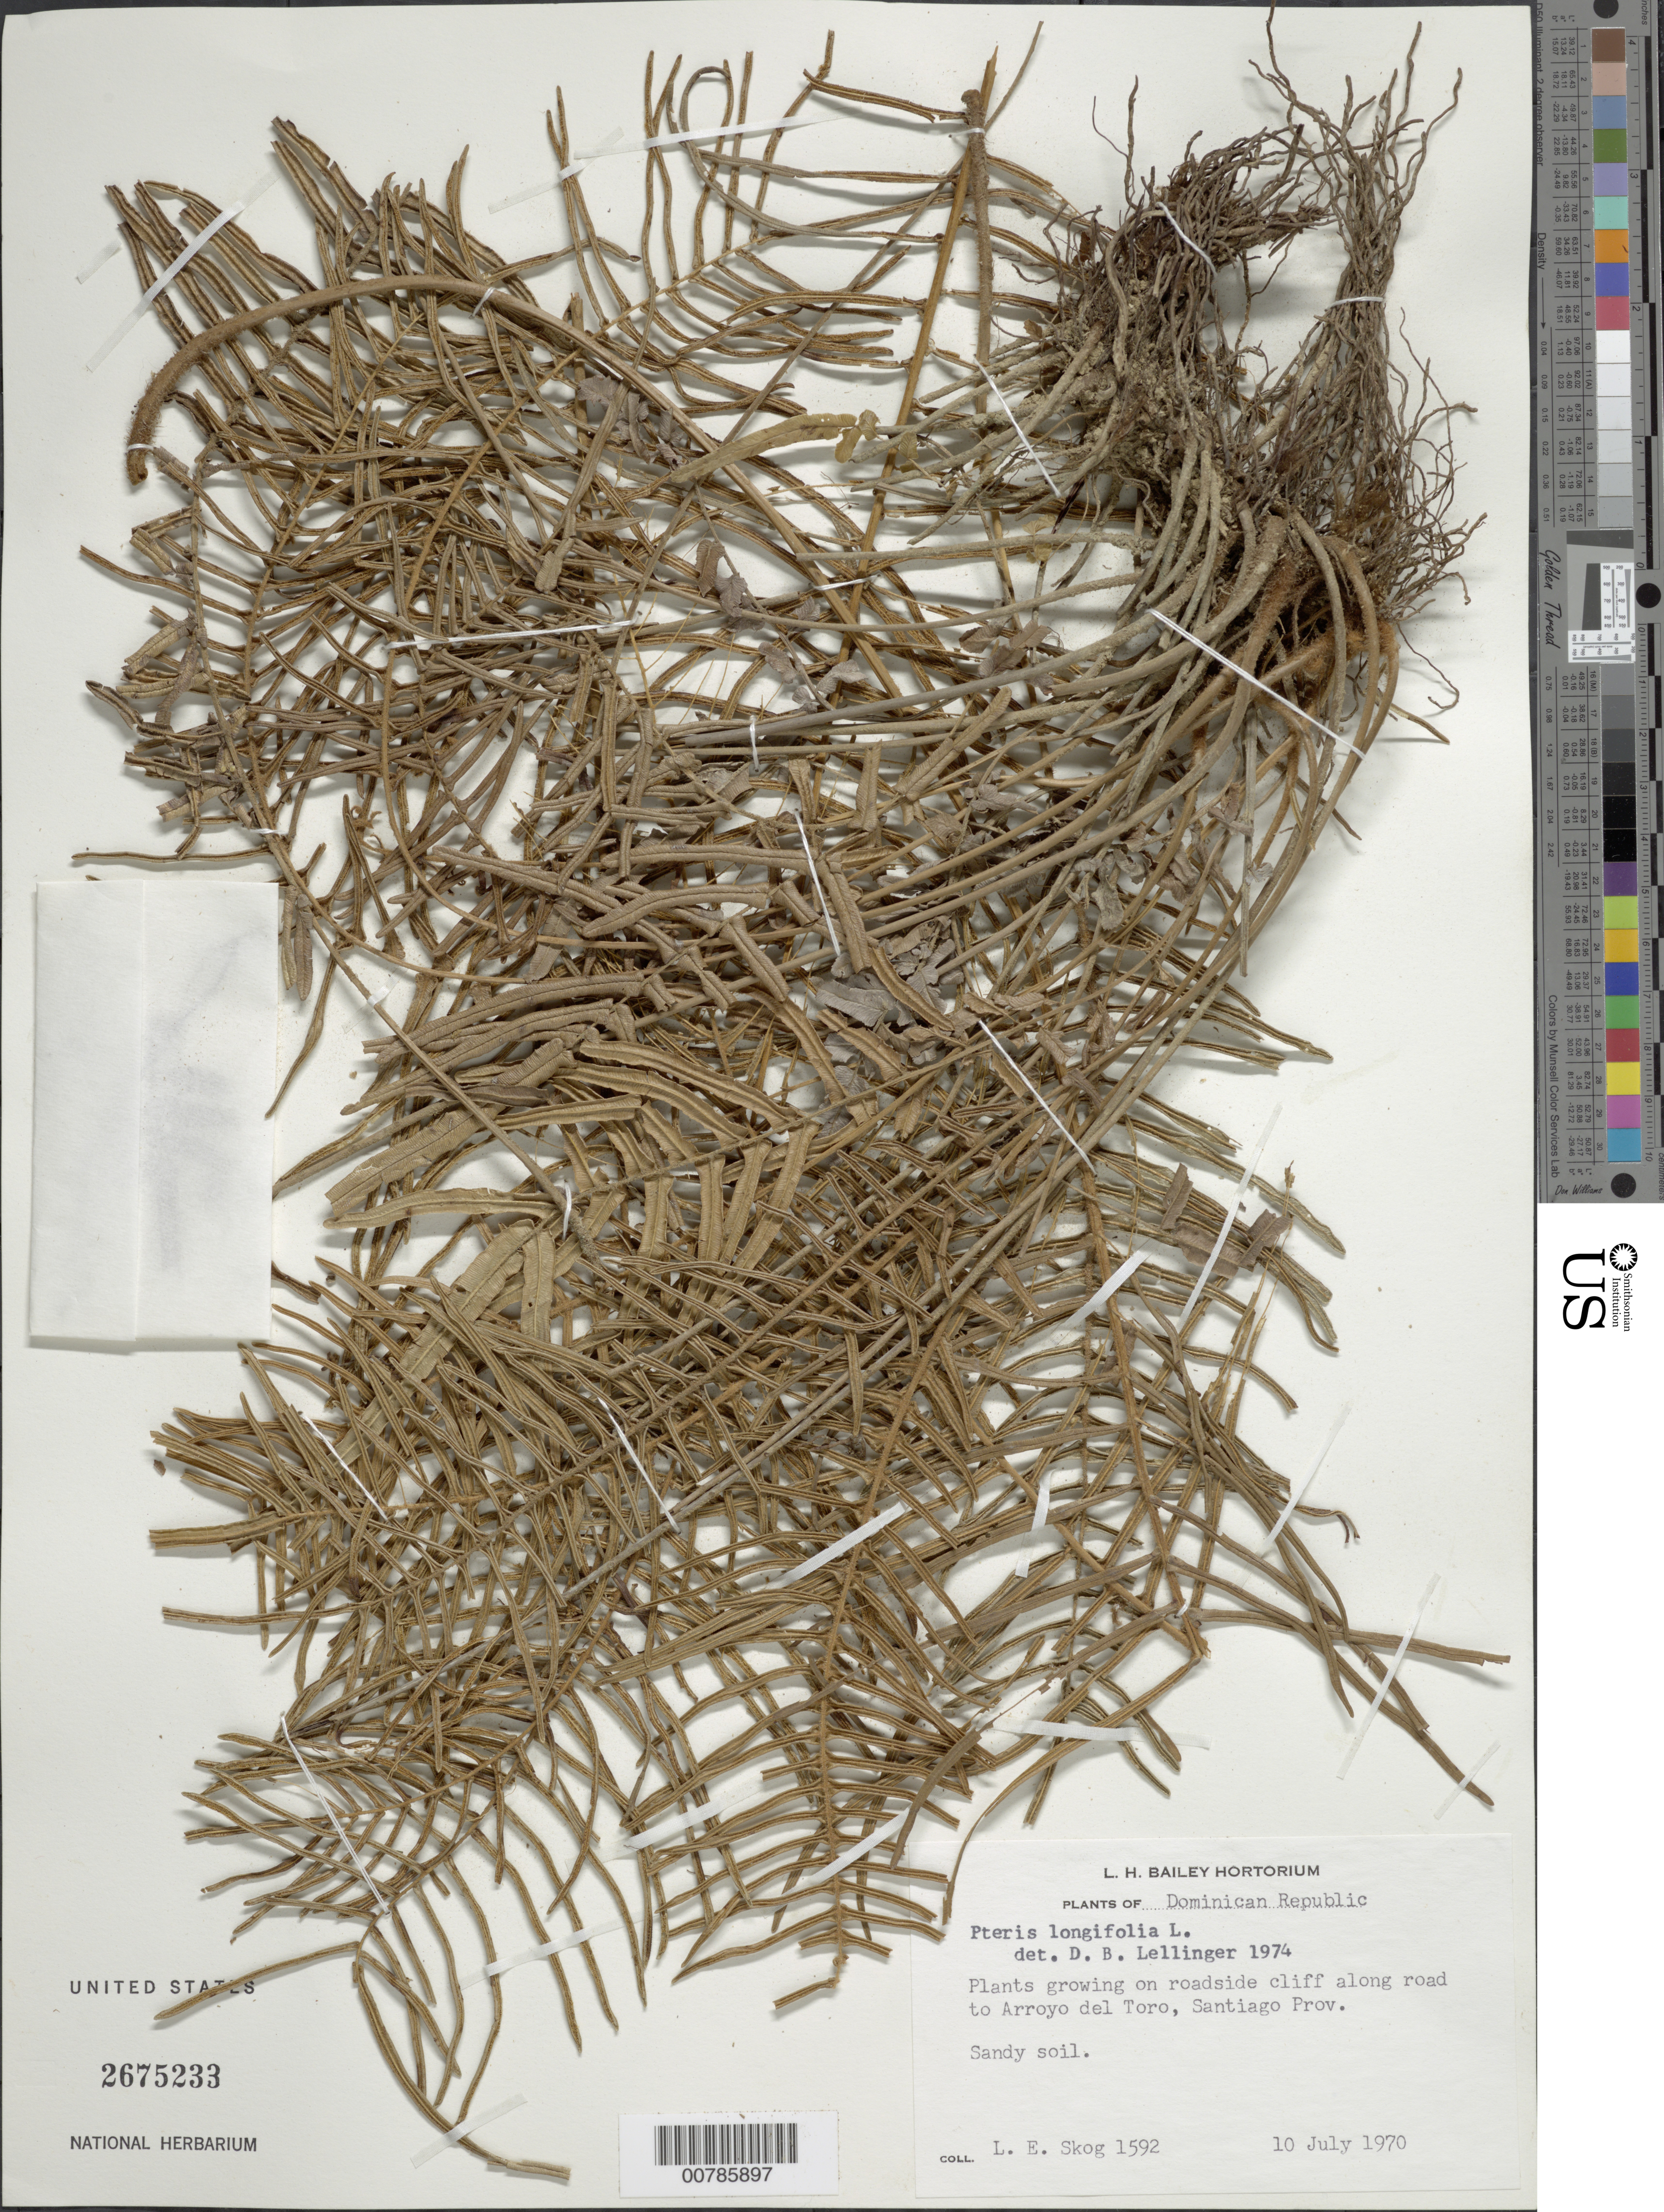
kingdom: Plantae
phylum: Tracheophyta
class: Polypodiopsida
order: Polypodiales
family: Pteridaceae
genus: Pteris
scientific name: Pteris longifolia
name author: L.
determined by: Lellinger, David B., (BOT), Smithsonian Institution - National Museum of Natural History (UNITED STATES)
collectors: L. E. Skog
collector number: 1592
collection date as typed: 10 Jul 1970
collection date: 1970-07-10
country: Dominican Republic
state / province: Santiago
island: Hispaniola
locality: Arroyo del Toro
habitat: Roadside cliff along road, sandy soil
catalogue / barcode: US 2675233